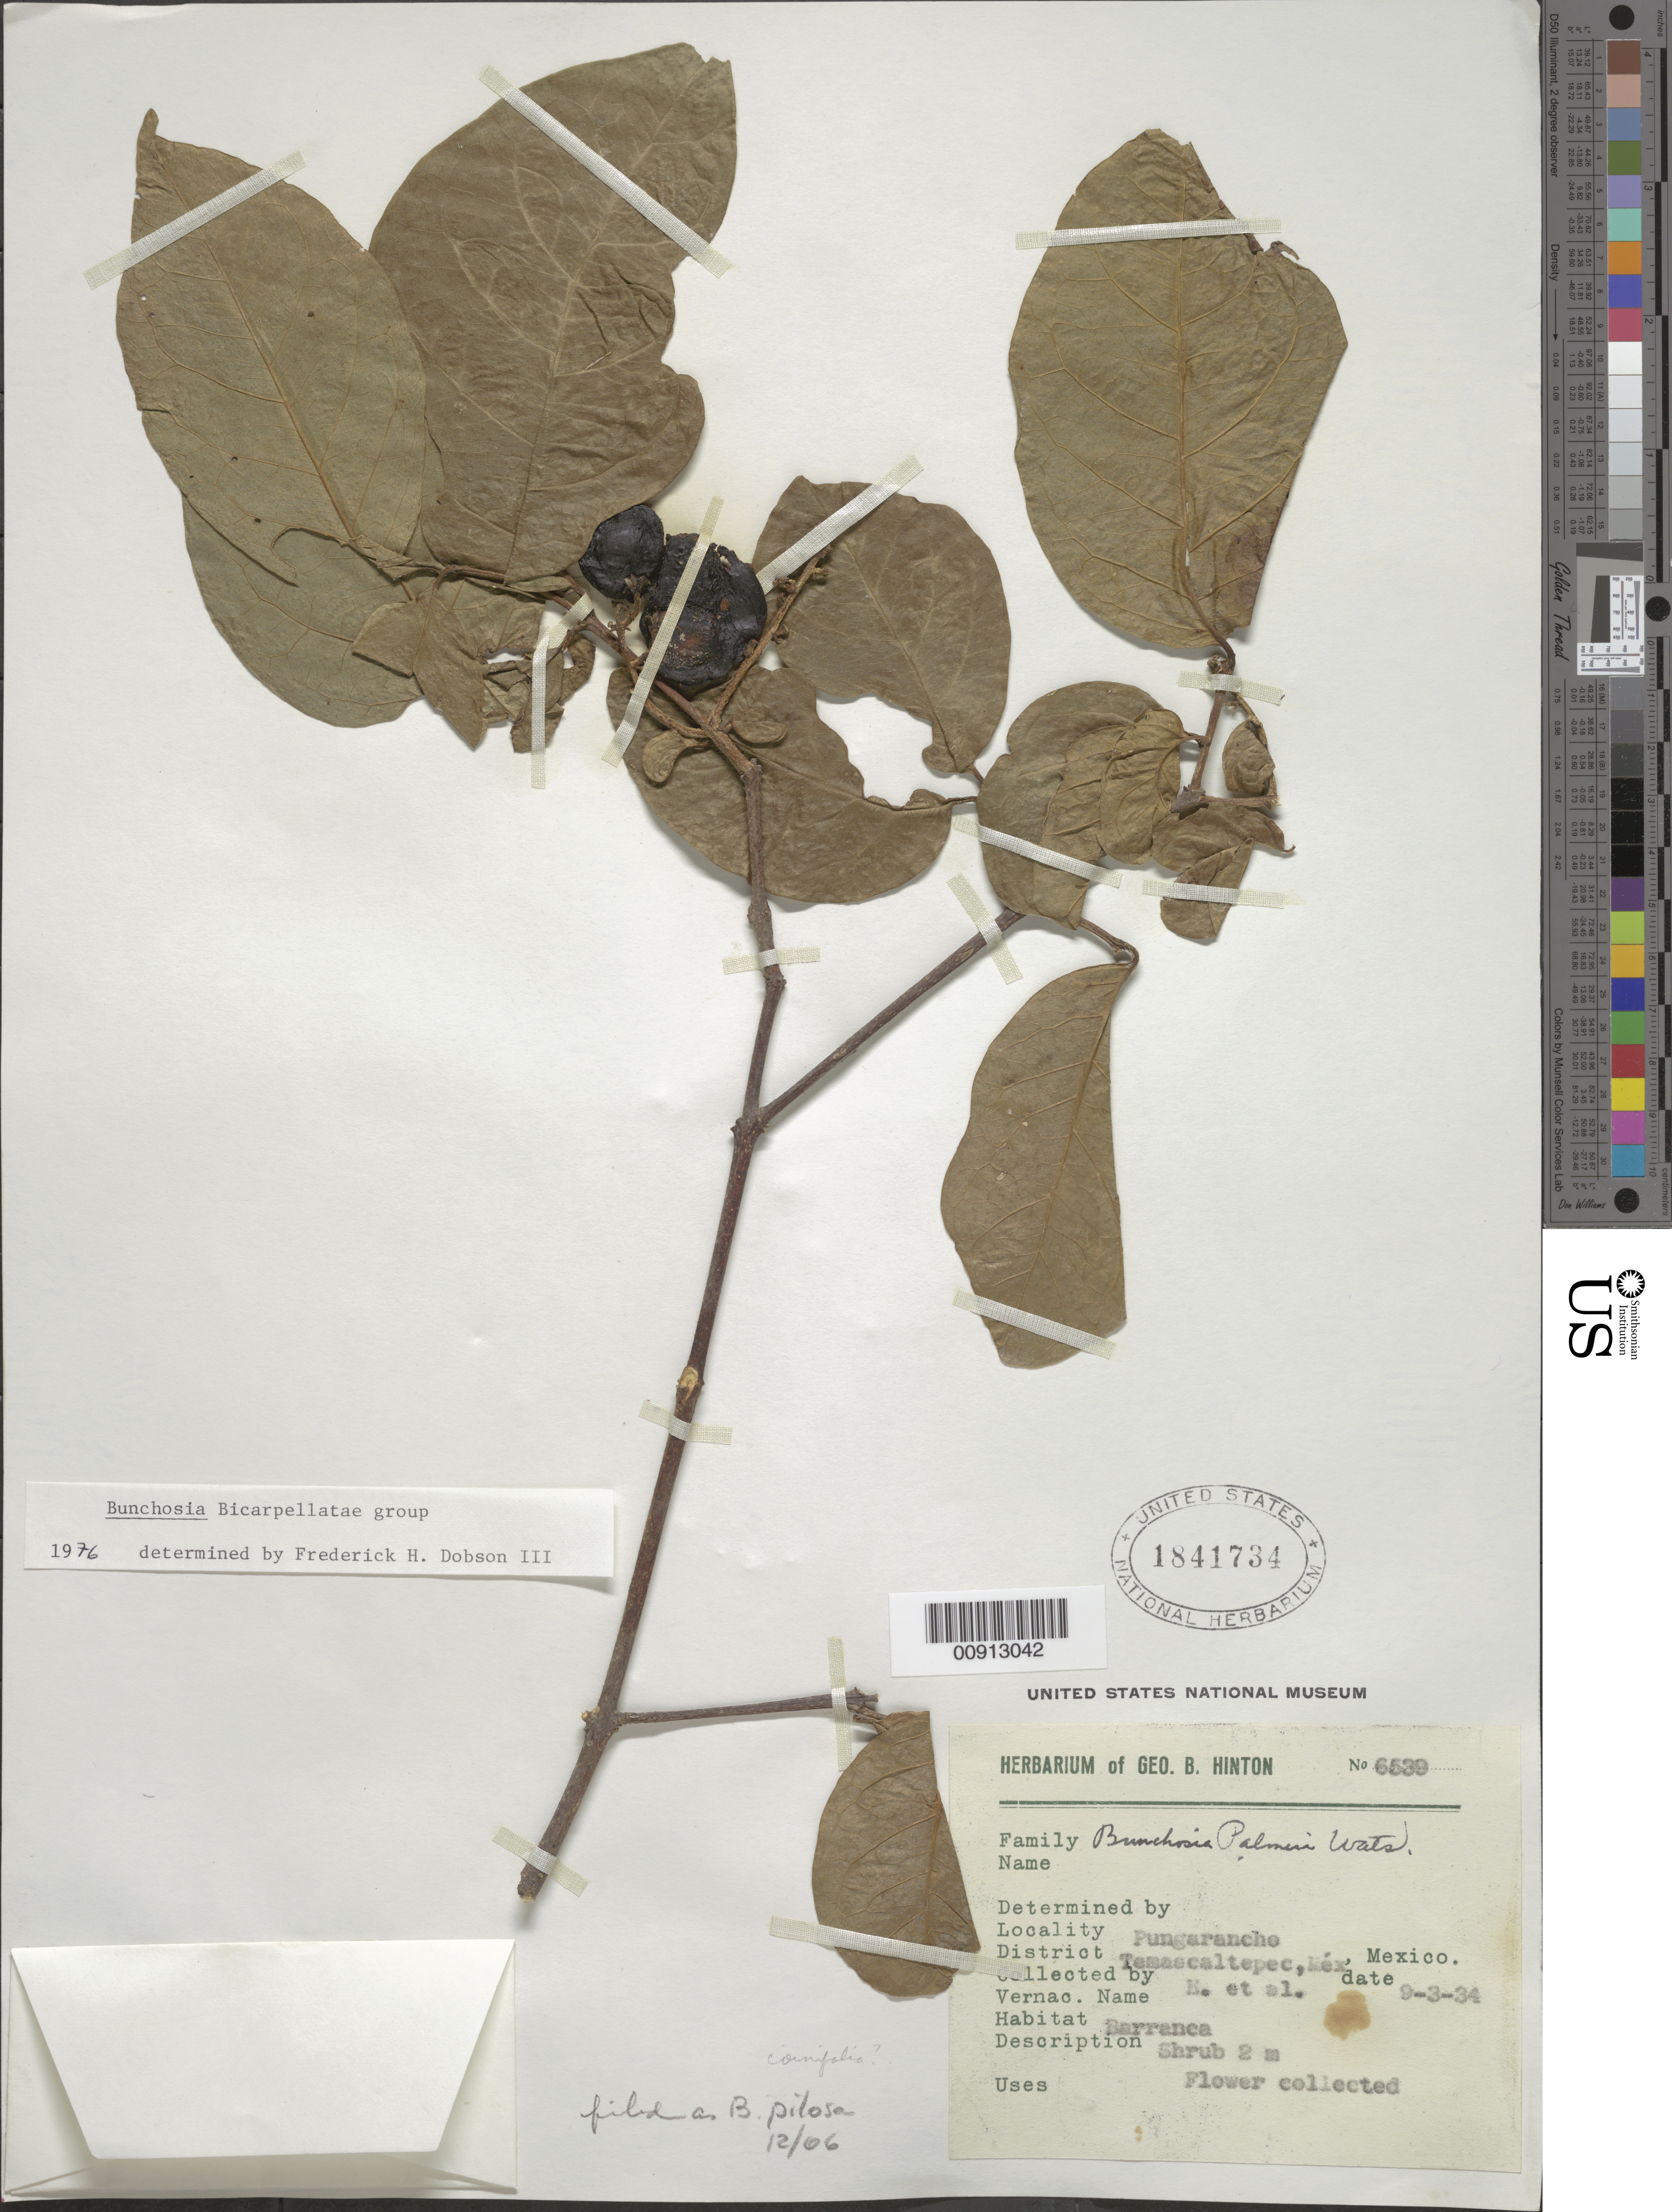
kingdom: Plantae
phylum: Tracheophyta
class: Magnoliopsida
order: Malpighiales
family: Malpighiaceae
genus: Bunchosia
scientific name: Bunchosia pilosa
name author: Kunth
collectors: G. B. Hinton & et al.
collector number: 6539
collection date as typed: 03 Sep 1934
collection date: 1934-09-03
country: Mexico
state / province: México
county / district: Temascaltepec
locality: Pungarancho, District Temascaltepec, State of México.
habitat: Barranca.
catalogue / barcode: US 1841734